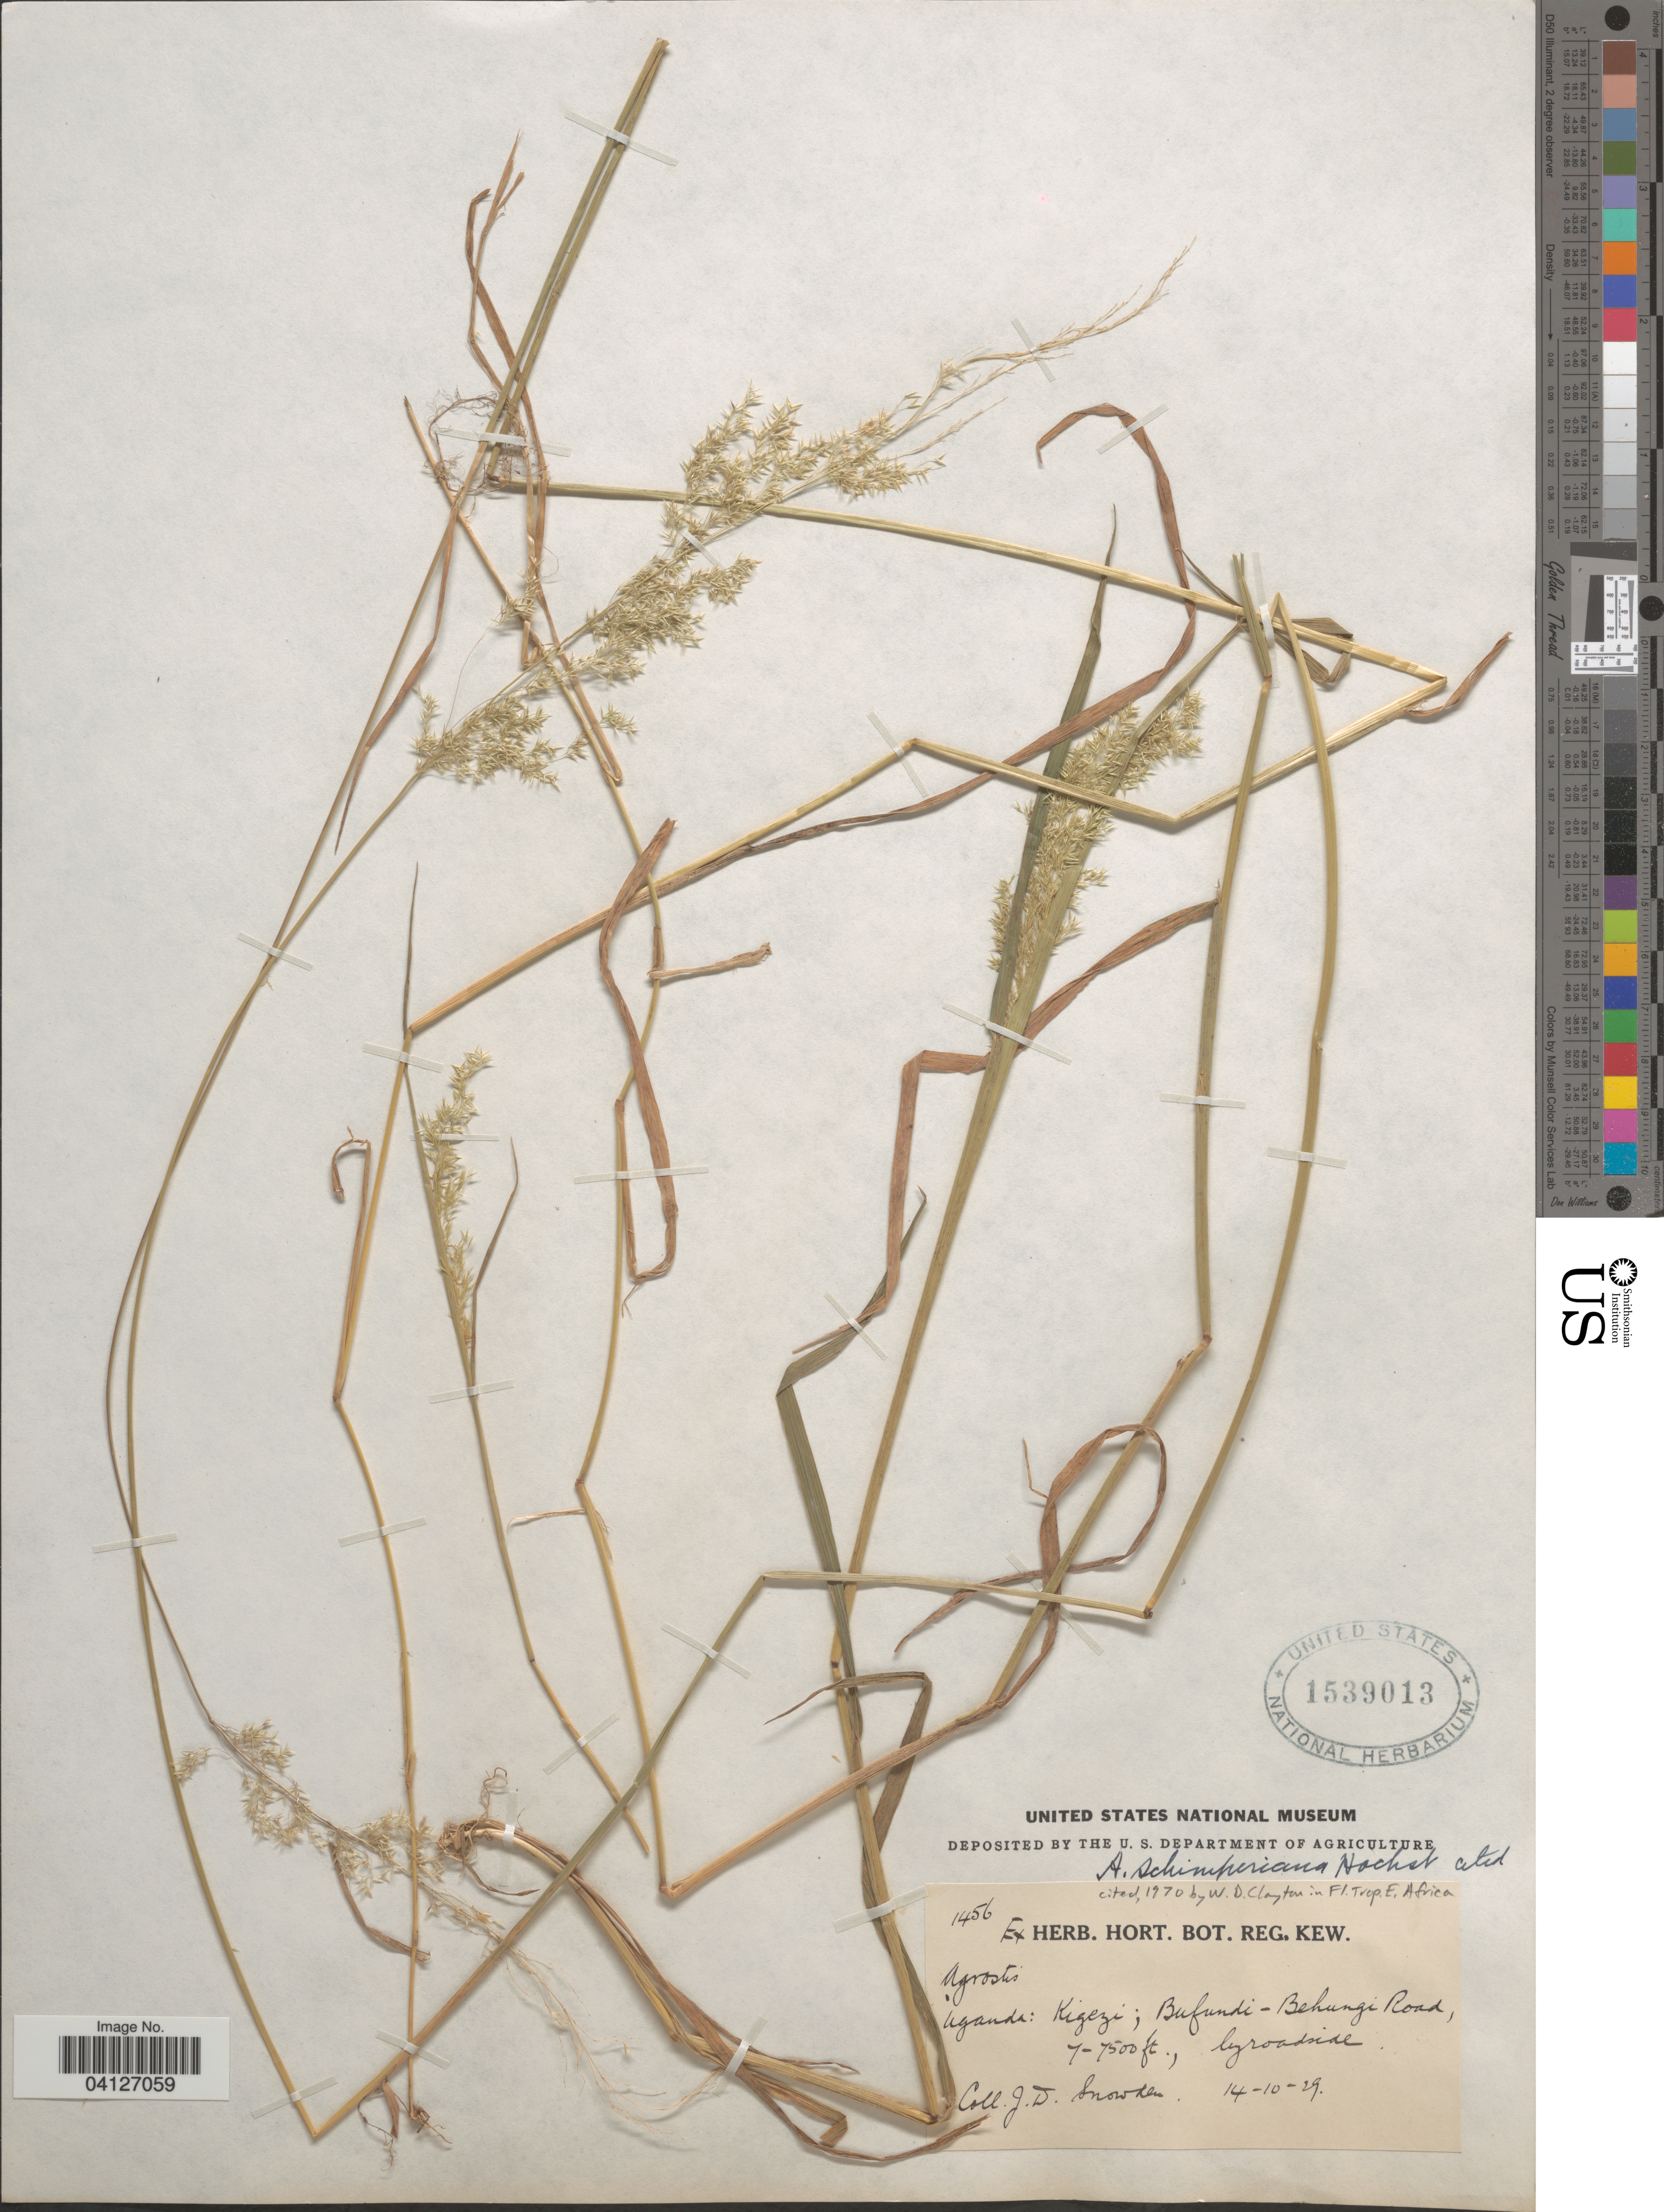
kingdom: Plantae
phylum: Tracheophyta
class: Liliopsida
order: Poales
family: Poaceae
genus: Agrostis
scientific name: Agrostis sp.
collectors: J. Snowden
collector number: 1456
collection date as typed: Transcribed d/m/y: 14/10/29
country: Uganda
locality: Kigezi; Bufundi - Behungi Road.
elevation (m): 2134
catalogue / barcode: US 1539013